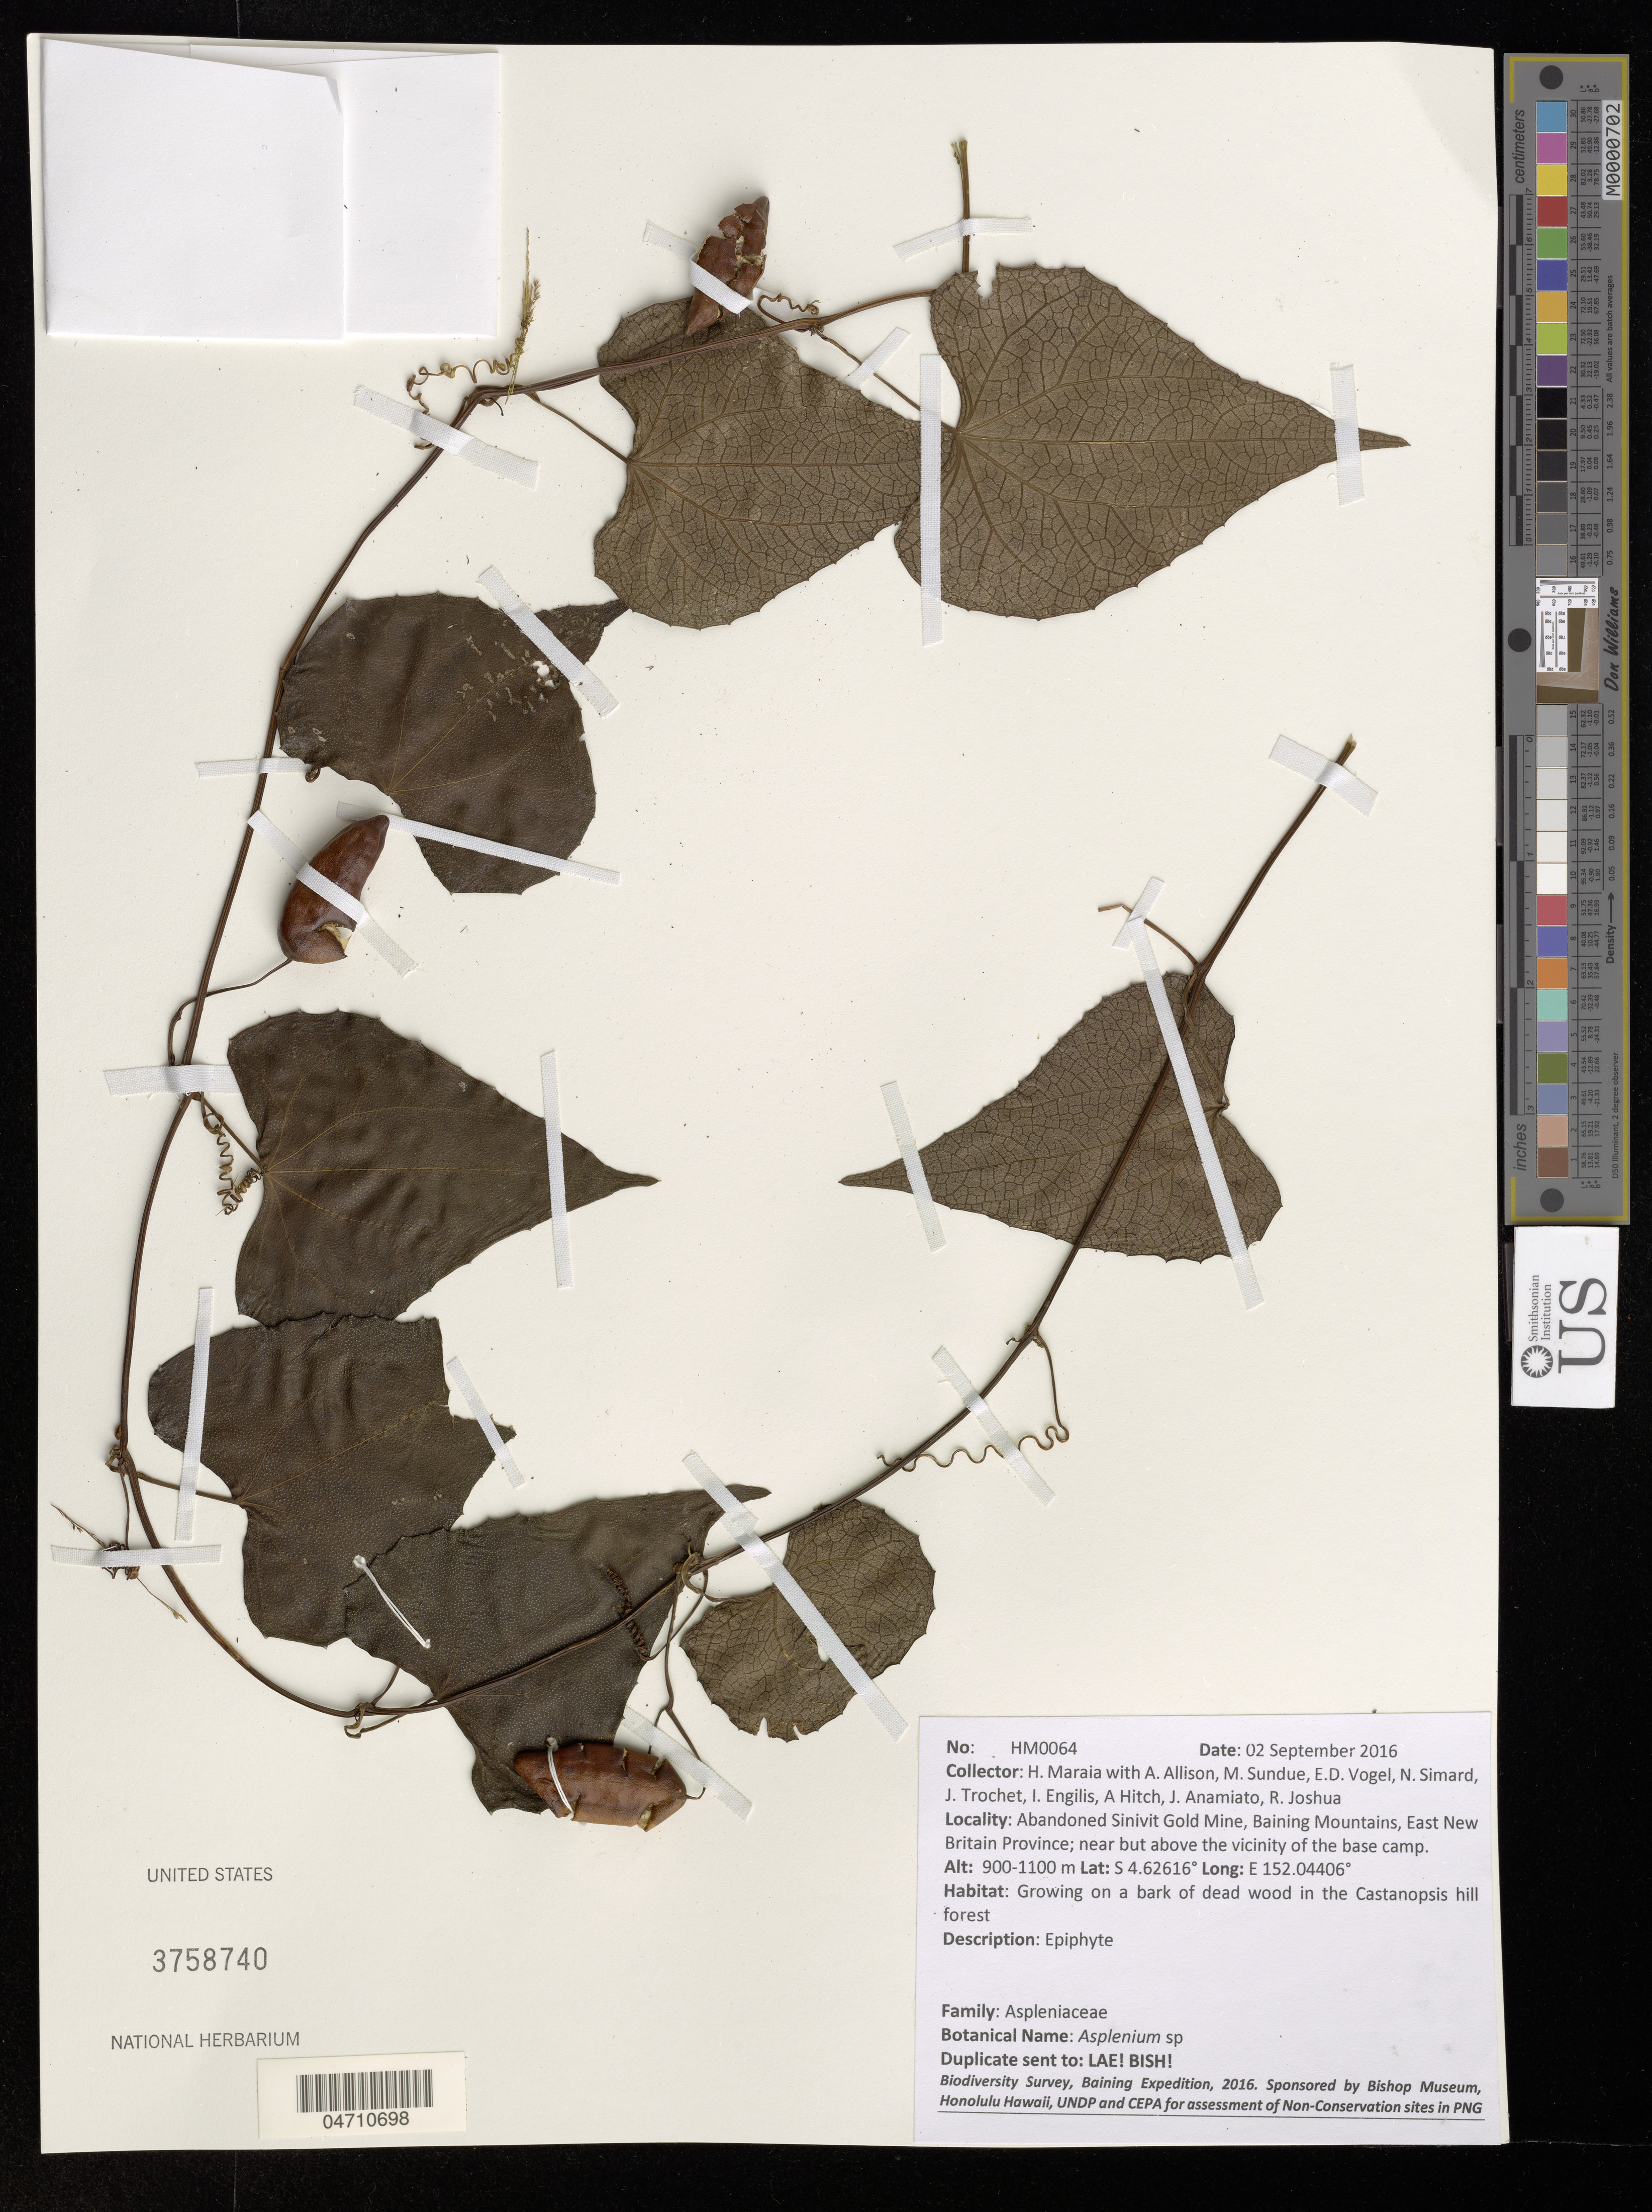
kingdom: Plantae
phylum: Tracheophyta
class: Polypodiopsida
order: Polypodiales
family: Aspleniaceae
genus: Asplenium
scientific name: Asplenium sp.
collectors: H. Maraia, A. Allison, M. Sundue, E. F. de Vogel & et al.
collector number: HM0064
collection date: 2016-09-02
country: Papua New Guinea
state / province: East New Britain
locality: Abandoned Sinivit Gold Mine, Baining Mountains, East New Britain Province; near but above the vicinity of the base camp.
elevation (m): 900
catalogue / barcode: US 3758740